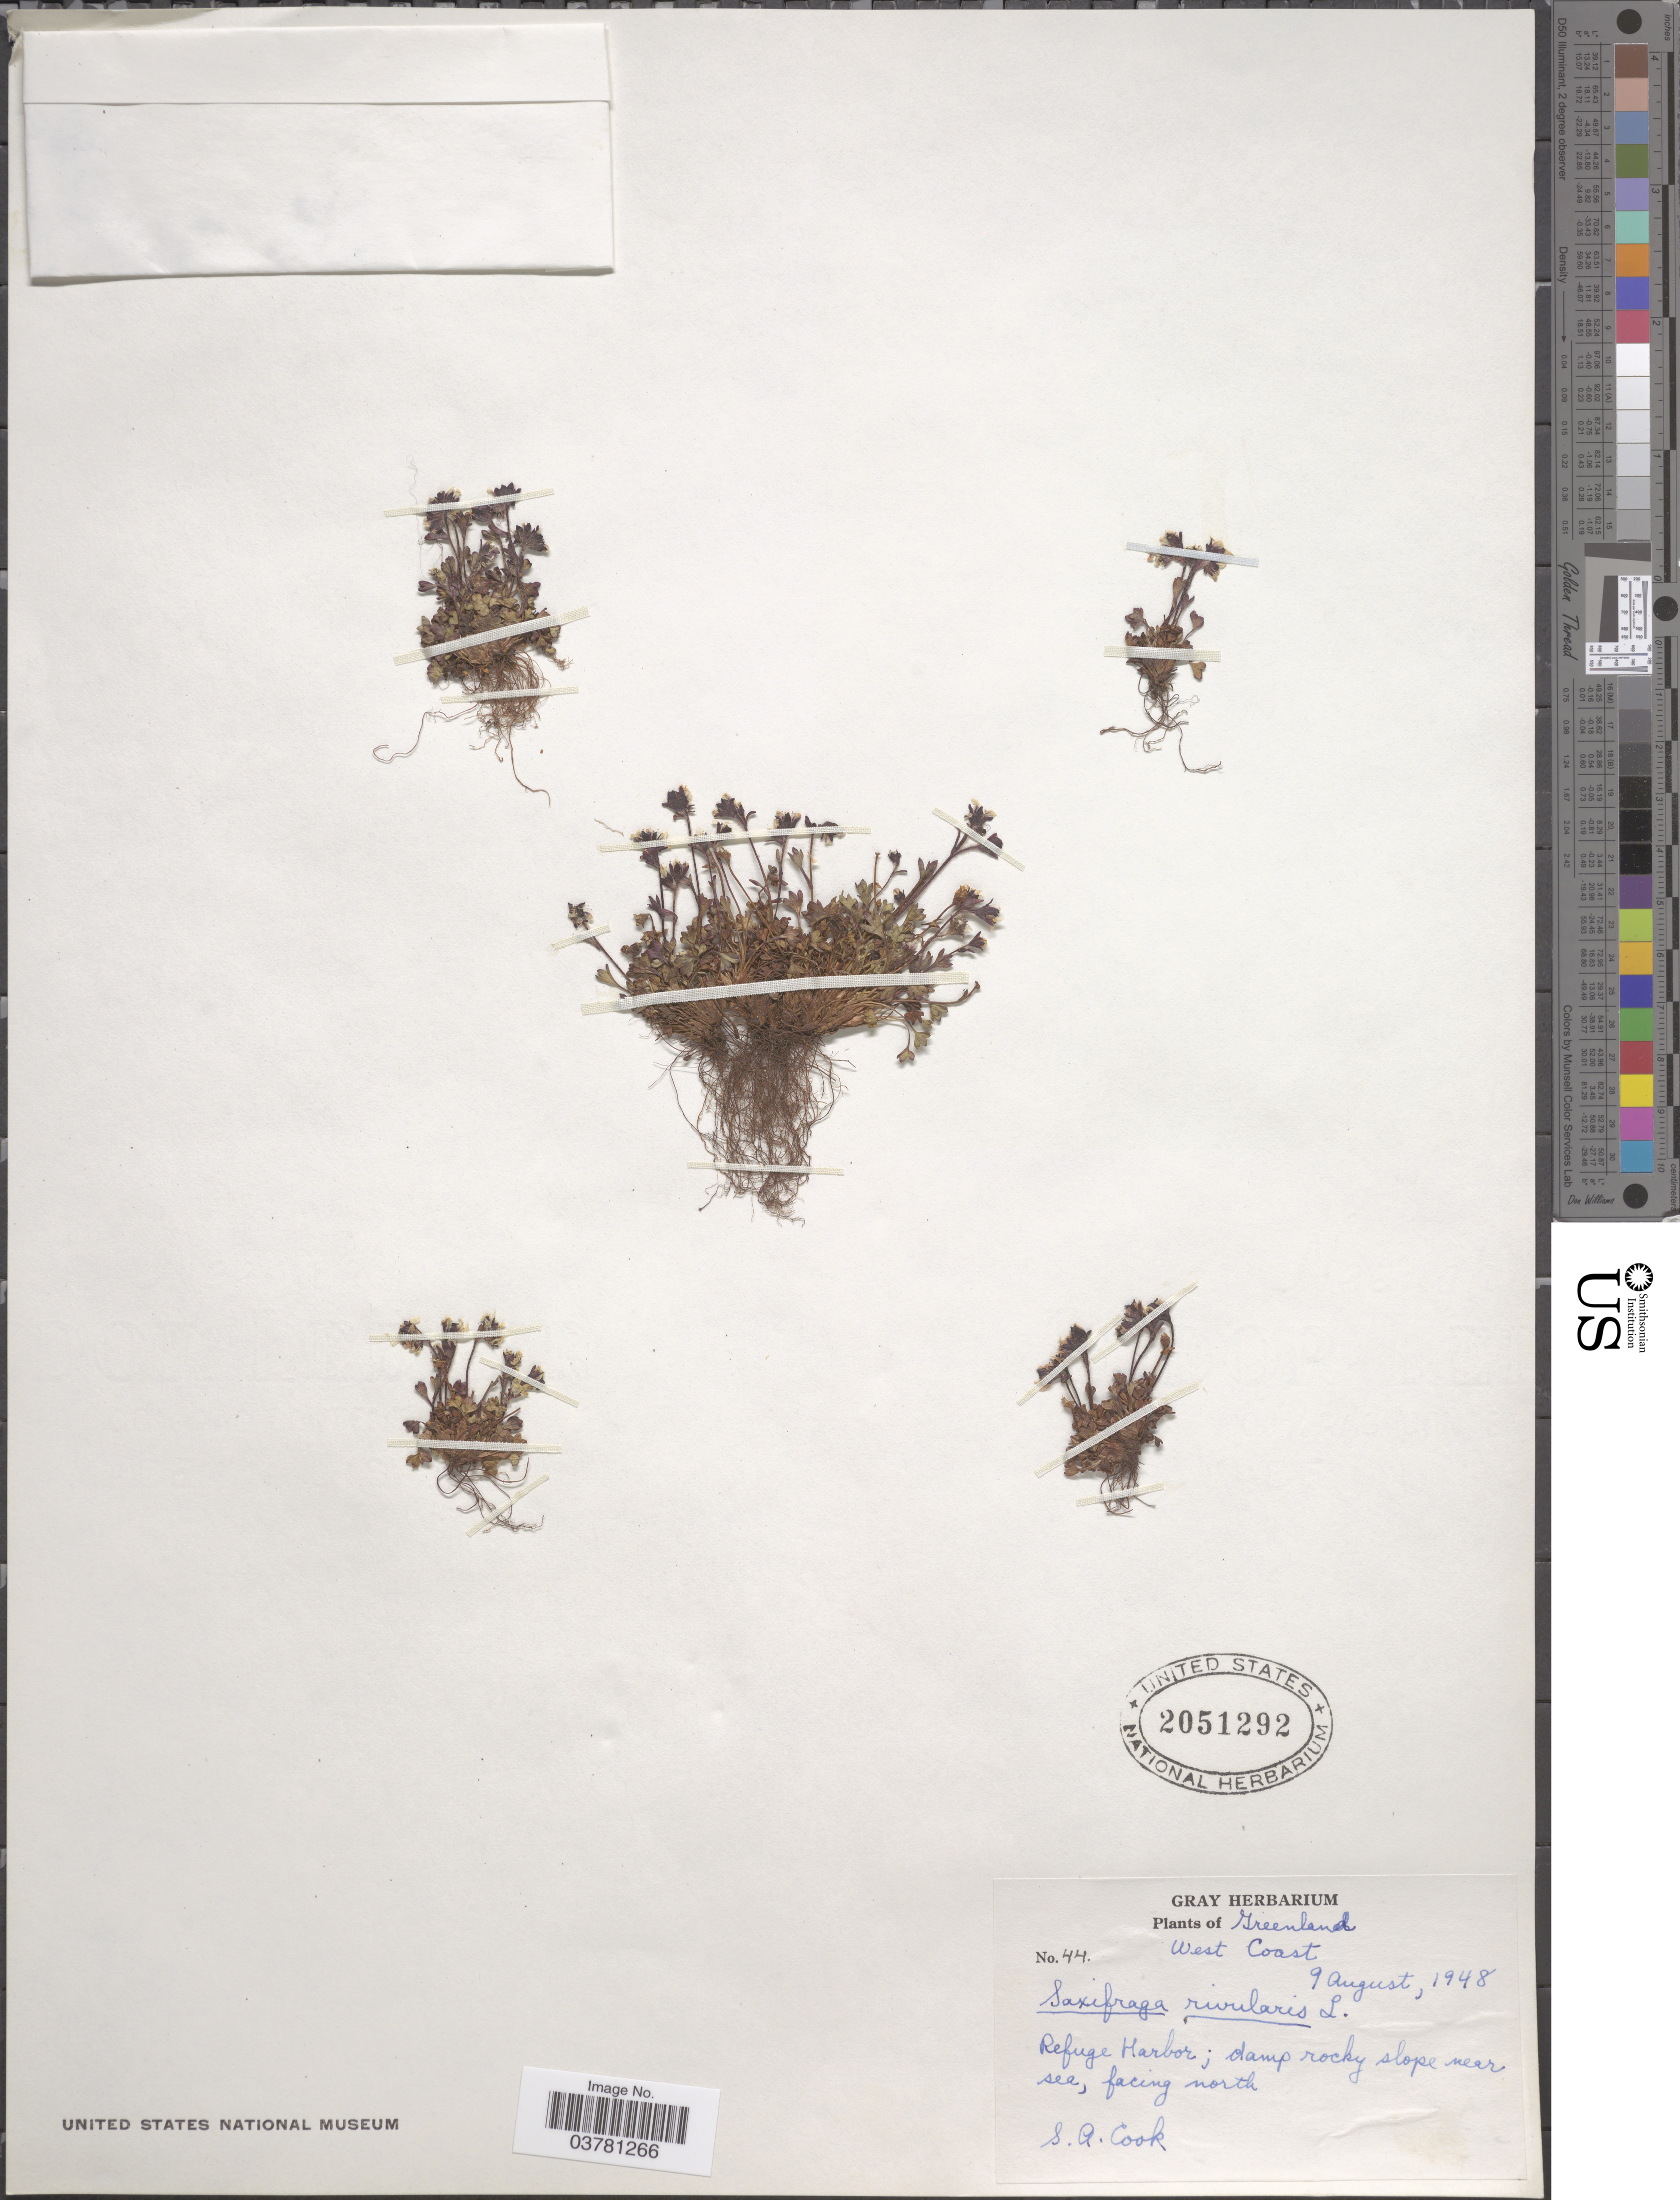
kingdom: Plantae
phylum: Tracheophyta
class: Magnoliopsida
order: Saxifragales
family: Saxifragaceae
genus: Saxifraga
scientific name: Saxifraga rivularis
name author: L.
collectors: S. A. Cook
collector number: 44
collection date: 1948-08-09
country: Greenland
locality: West Coast. Refuge Harbor; damp rocky slope near sea, facing north.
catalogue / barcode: US 2051292